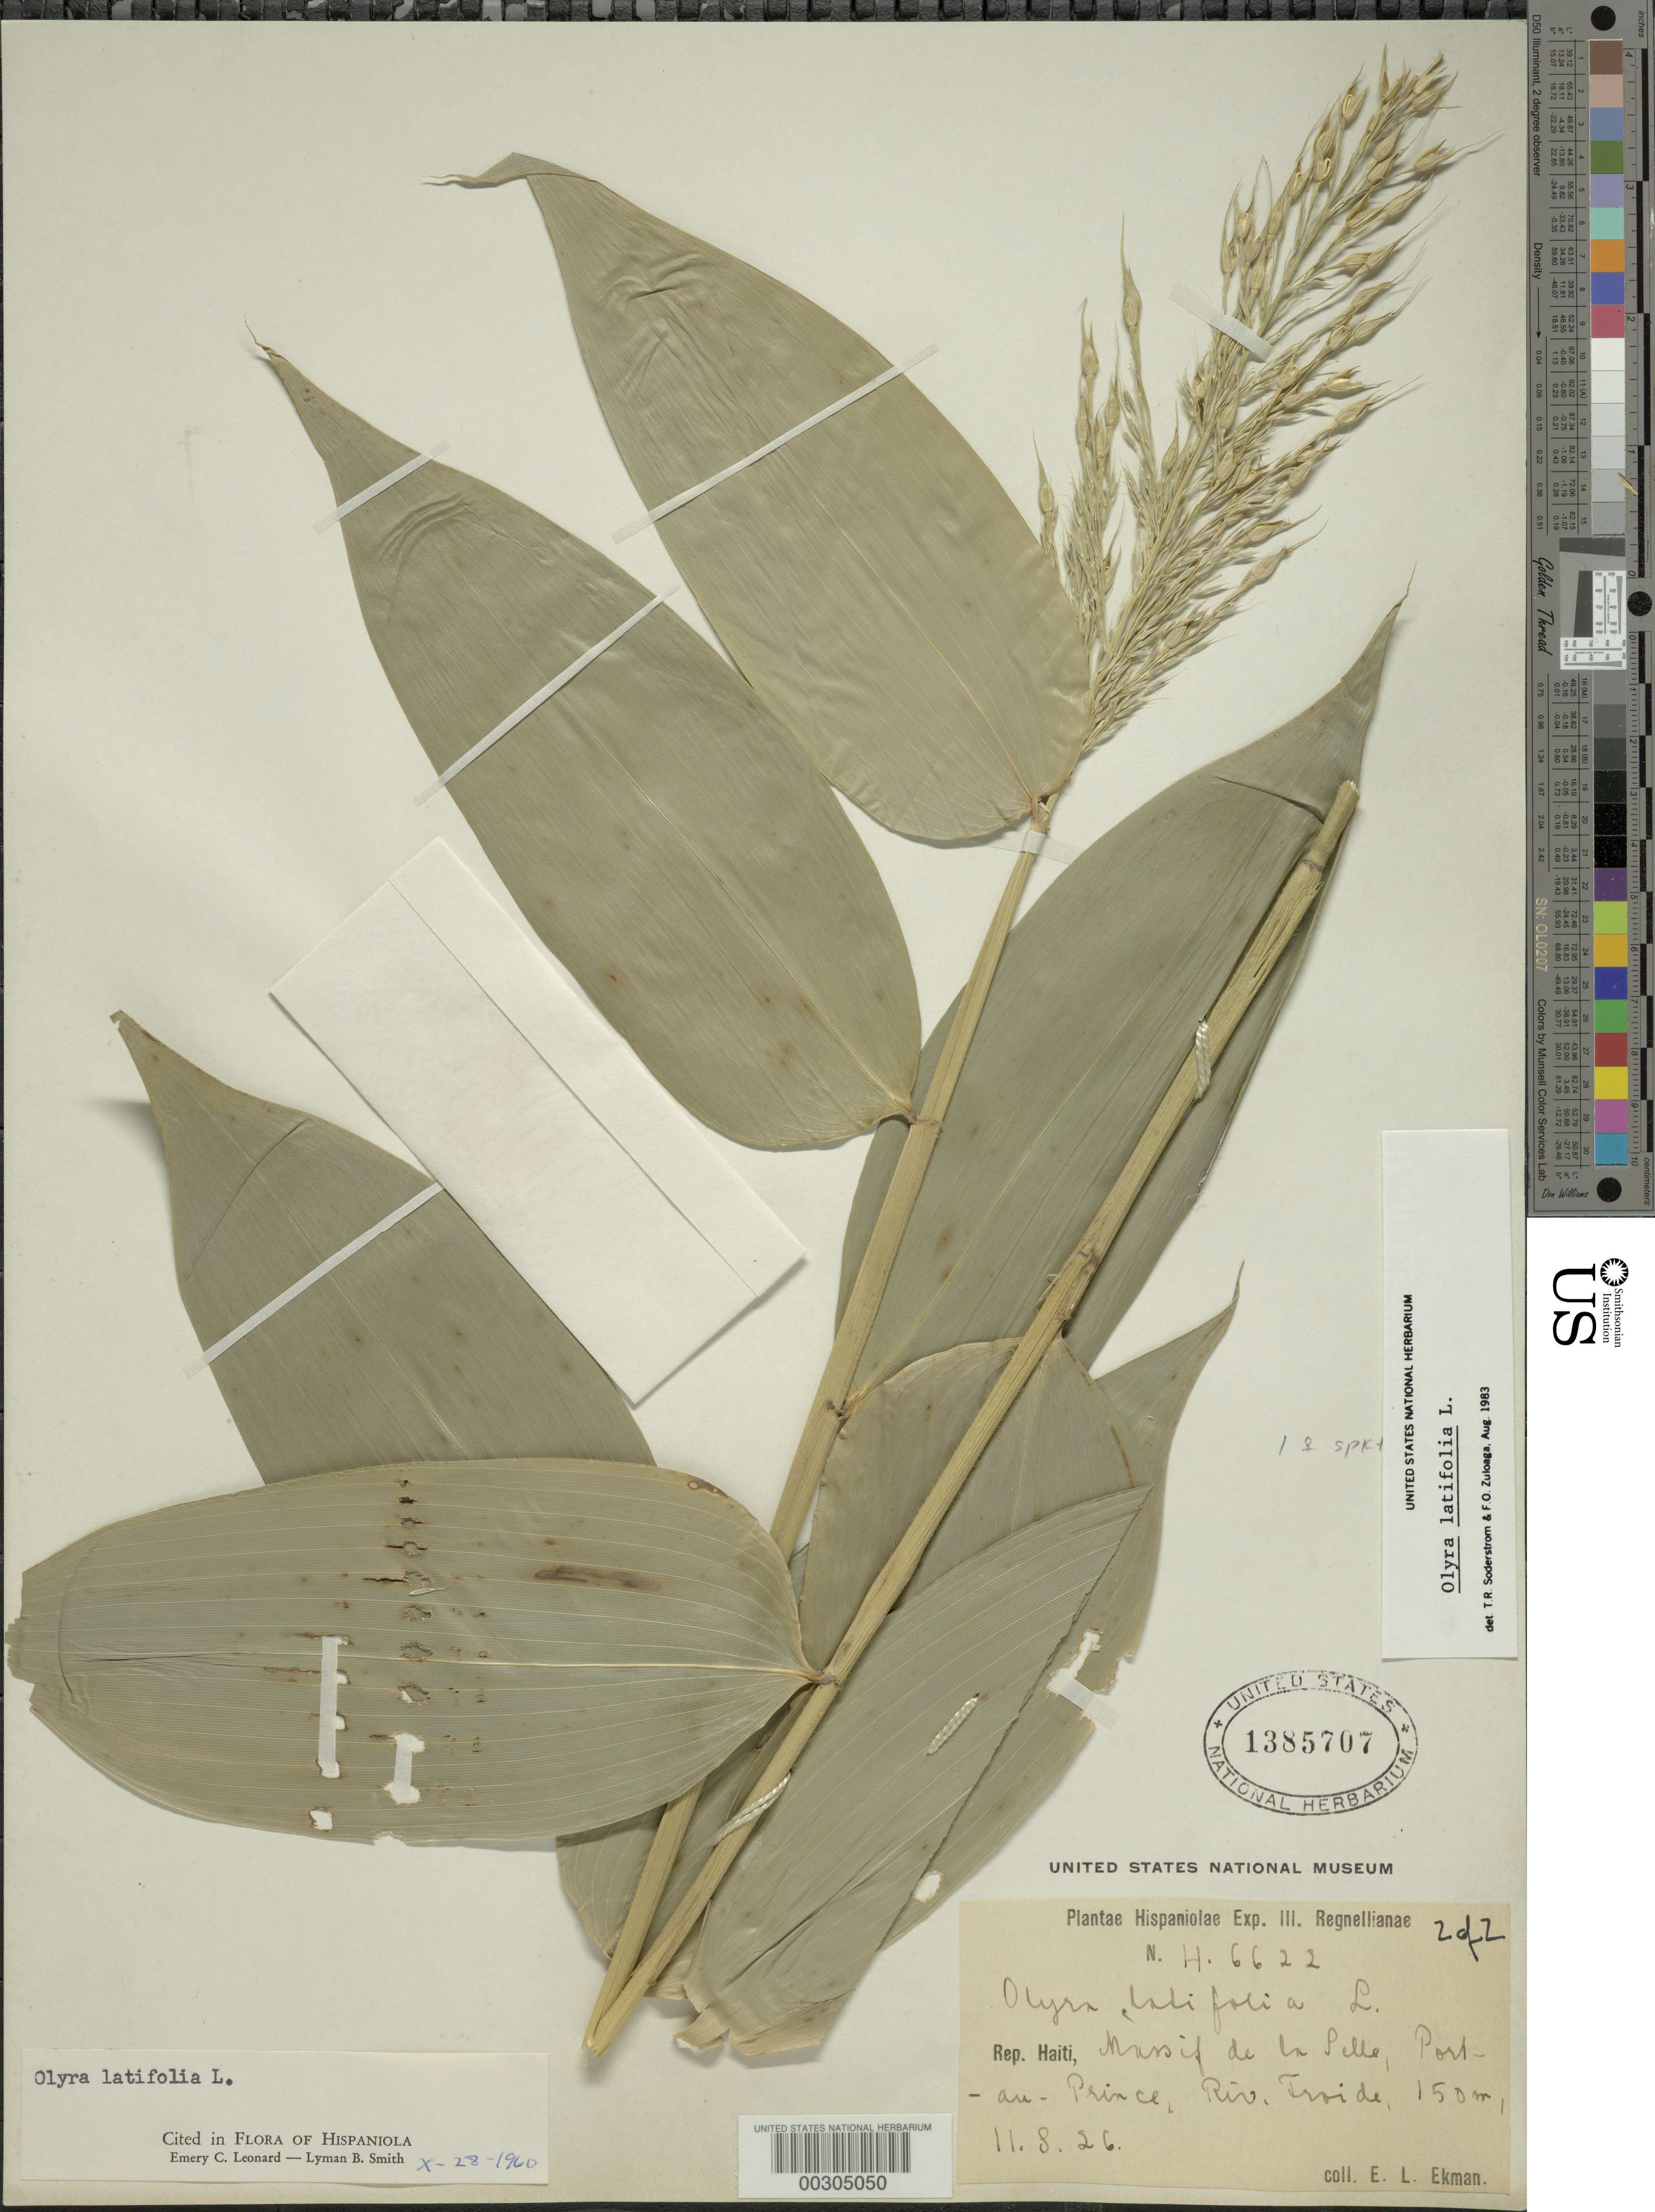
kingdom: Plantae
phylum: Tracheophyta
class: Liliopsida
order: Poales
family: Poaceae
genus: Olyra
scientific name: Olyra latifolia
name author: L.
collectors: E. L. Ekman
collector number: H-6622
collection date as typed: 11 Aug 1926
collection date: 1926-08-11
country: Haiti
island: Hispaniola Island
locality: Port-au-prince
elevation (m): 100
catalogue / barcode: US 1385707